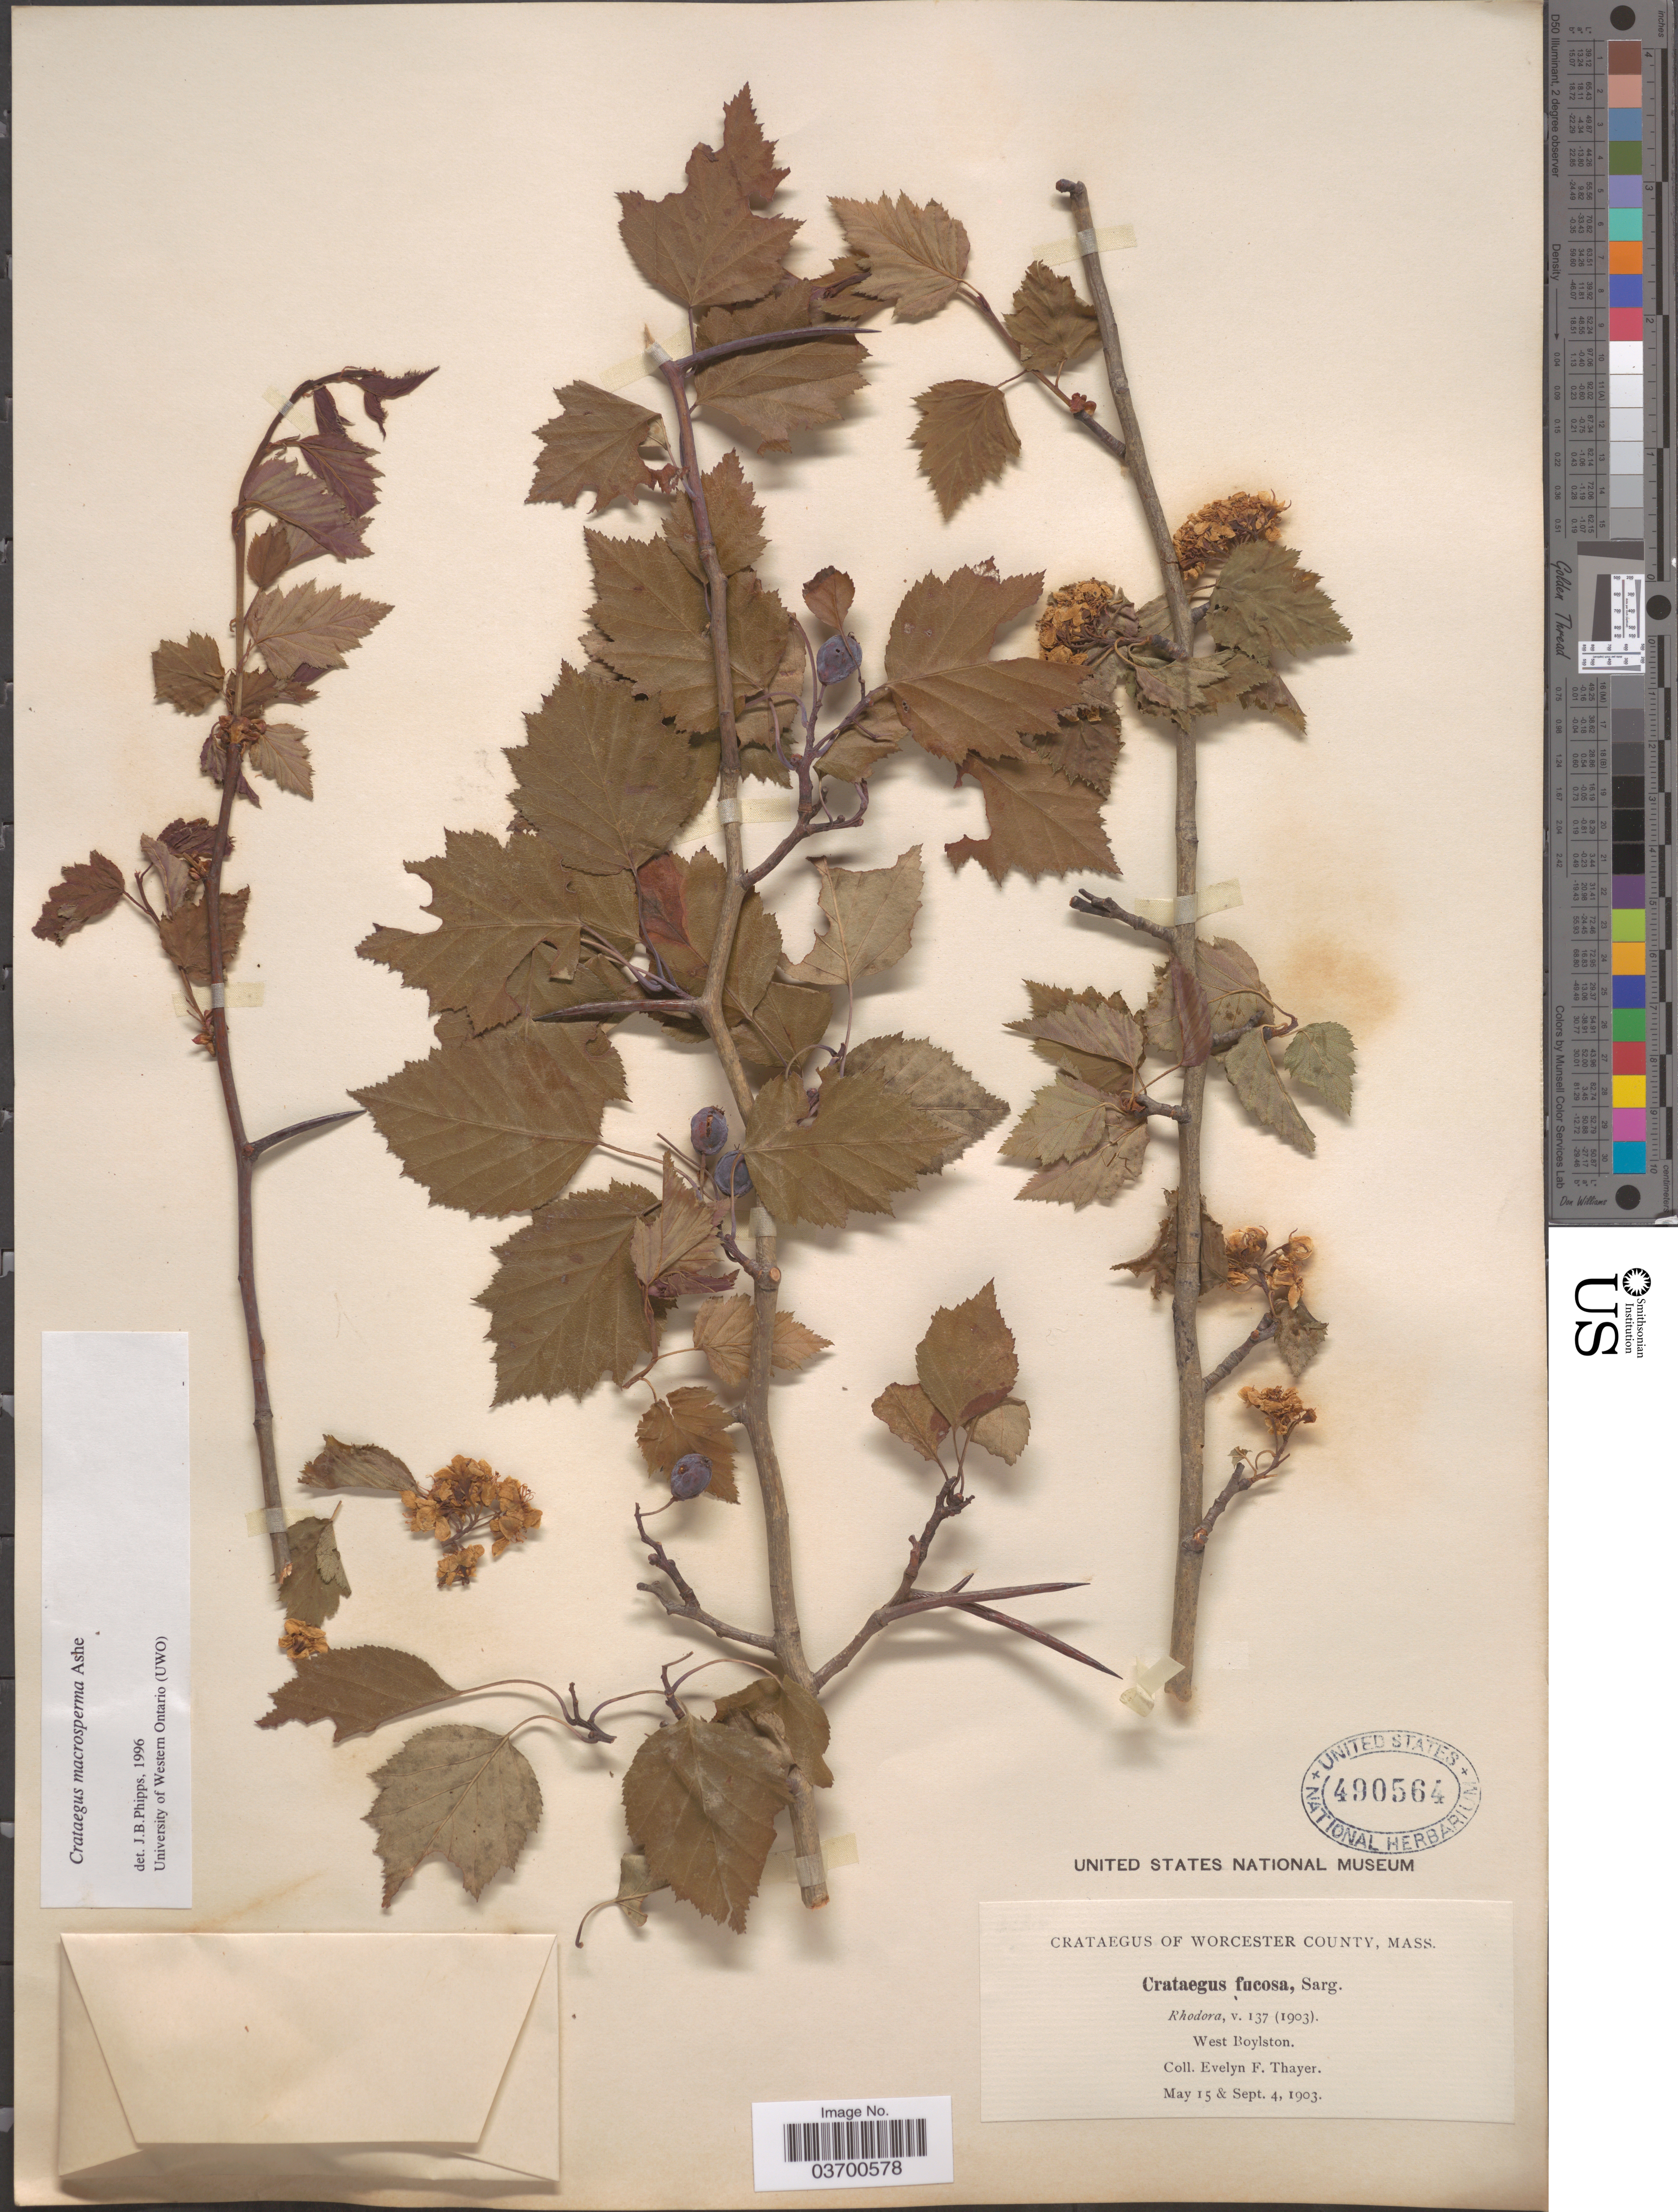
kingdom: Plantae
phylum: Tracheophyta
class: Magnoliopsida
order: Rosales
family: Rosaceae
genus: Crataegus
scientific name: Crataegus macrosperma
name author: Ashe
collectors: E. Thayer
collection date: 1903-05-15/1903-09-04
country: United States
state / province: Massachusetts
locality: Worcester County. [unsure placement] West Boylston.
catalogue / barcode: US 490564